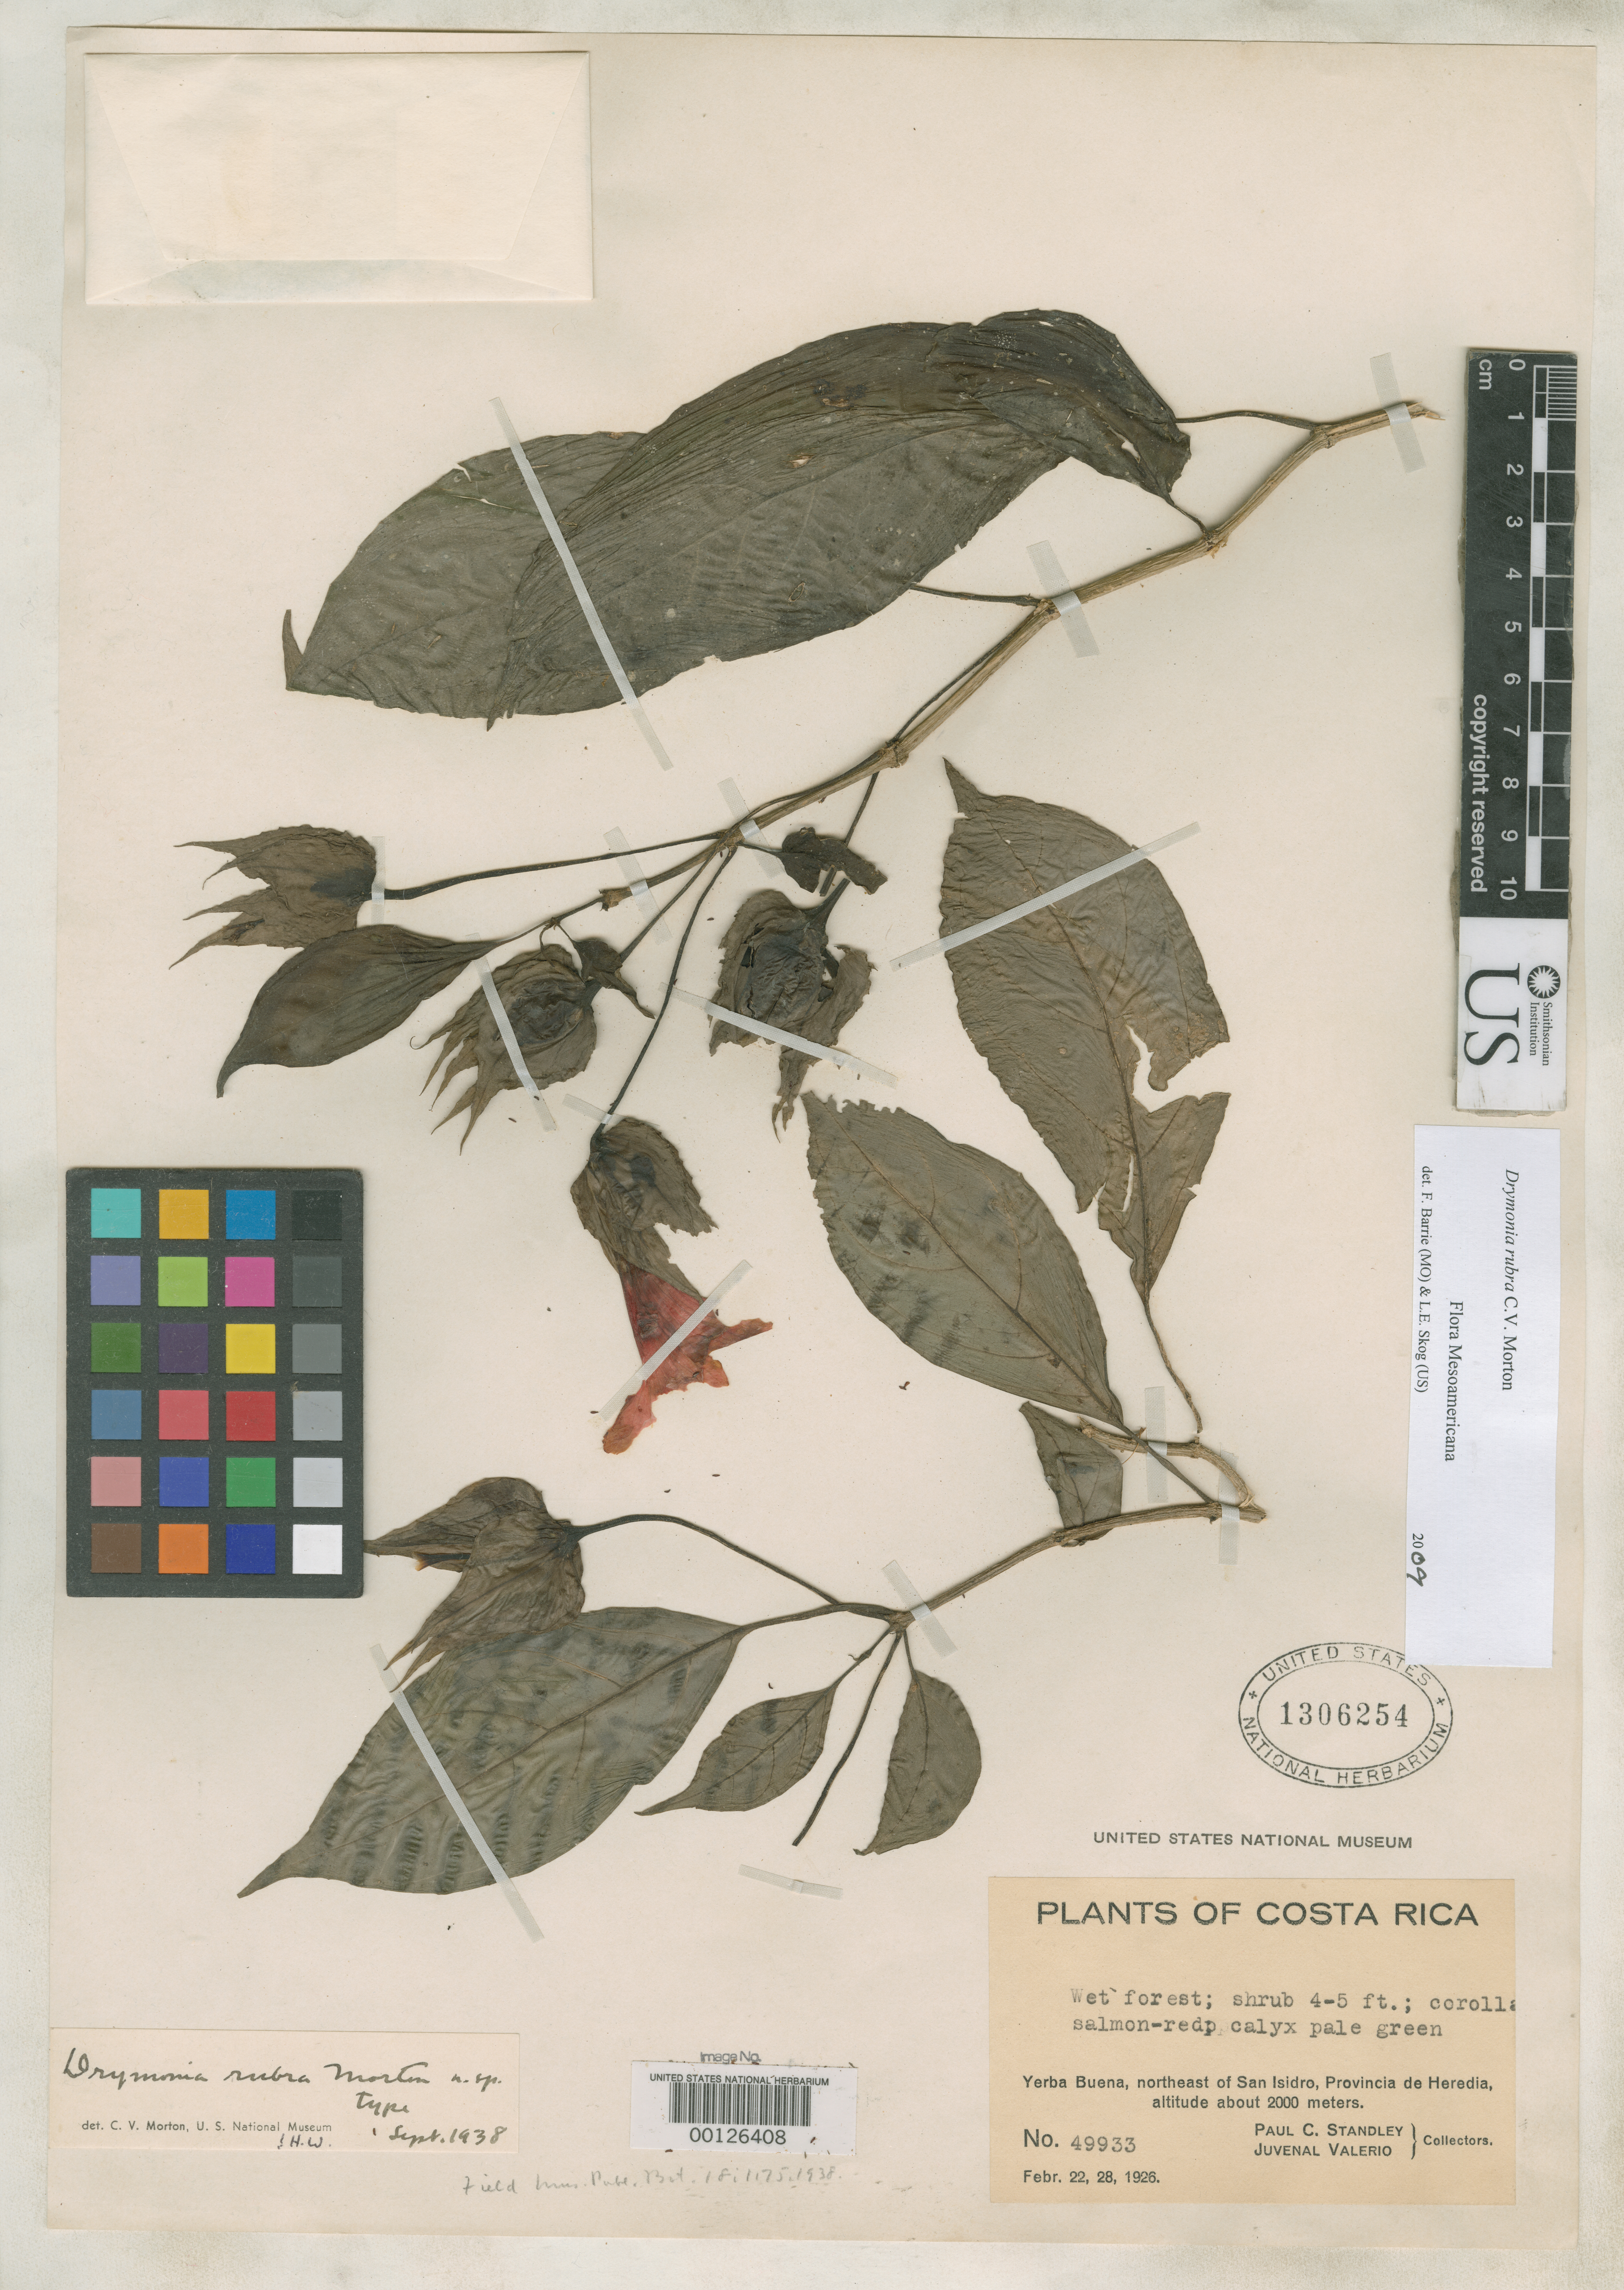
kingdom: Plantae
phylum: Tracheophyta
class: Magnoliopsida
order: Lamiales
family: Gesneriaceae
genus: Drymonia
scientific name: Drymonia rubra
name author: C.V. Morton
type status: Holotype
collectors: P. C. Standley & J. Valerio R.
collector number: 49933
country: Costa Rica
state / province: Heredia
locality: Yerba Buena.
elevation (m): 2000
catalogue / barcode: US 1306254